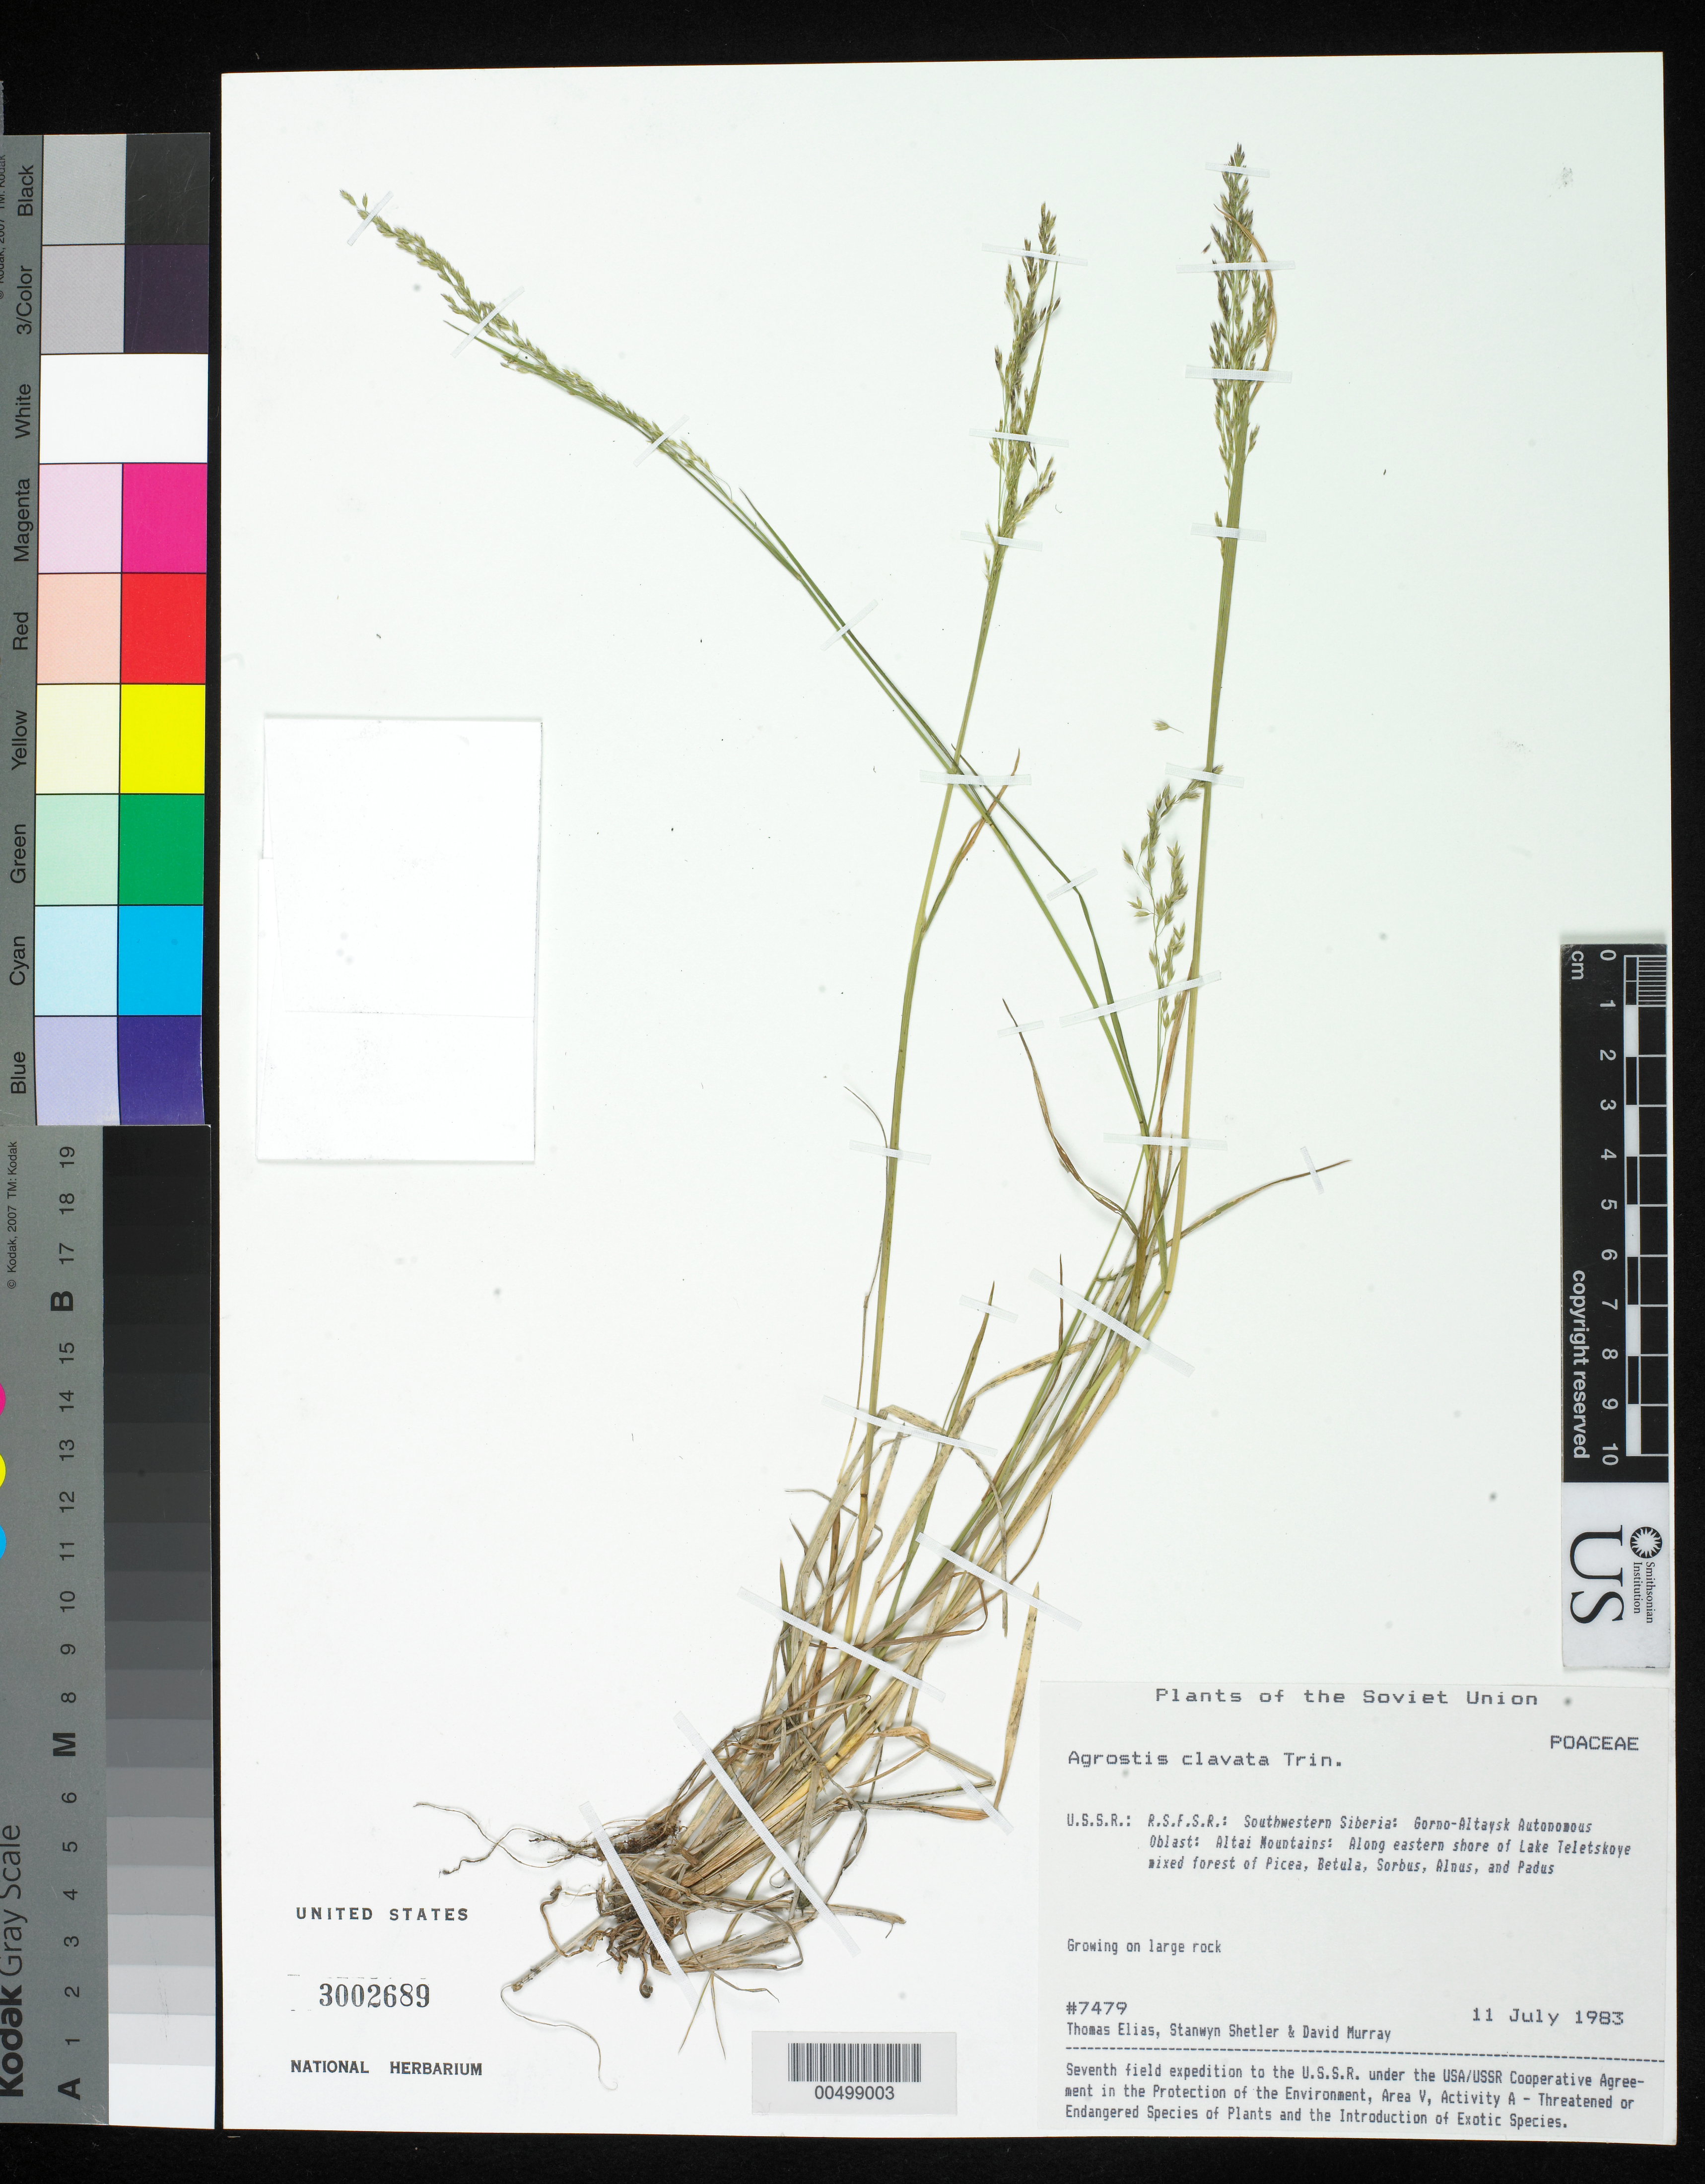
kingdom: Plantae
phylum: Tracheophyta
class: Liliopsida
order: Poales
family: Poaceae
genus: Agrostis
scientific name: Agrostis clavata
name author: Trin. in A. Spreng.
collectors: T. Elias, S. Shetler & D. F. Murray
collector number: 7479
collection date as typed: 11 Jul 1983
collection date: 1983-07-11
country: Russian Federation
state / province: Altai Republic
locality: Altai Mountains, along eastern shore of Lake Teletskoye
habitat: mixed forest of Picea, Betula, Sorbus, Alnus, and Padus; growing on large rock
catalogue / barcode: US 3002689